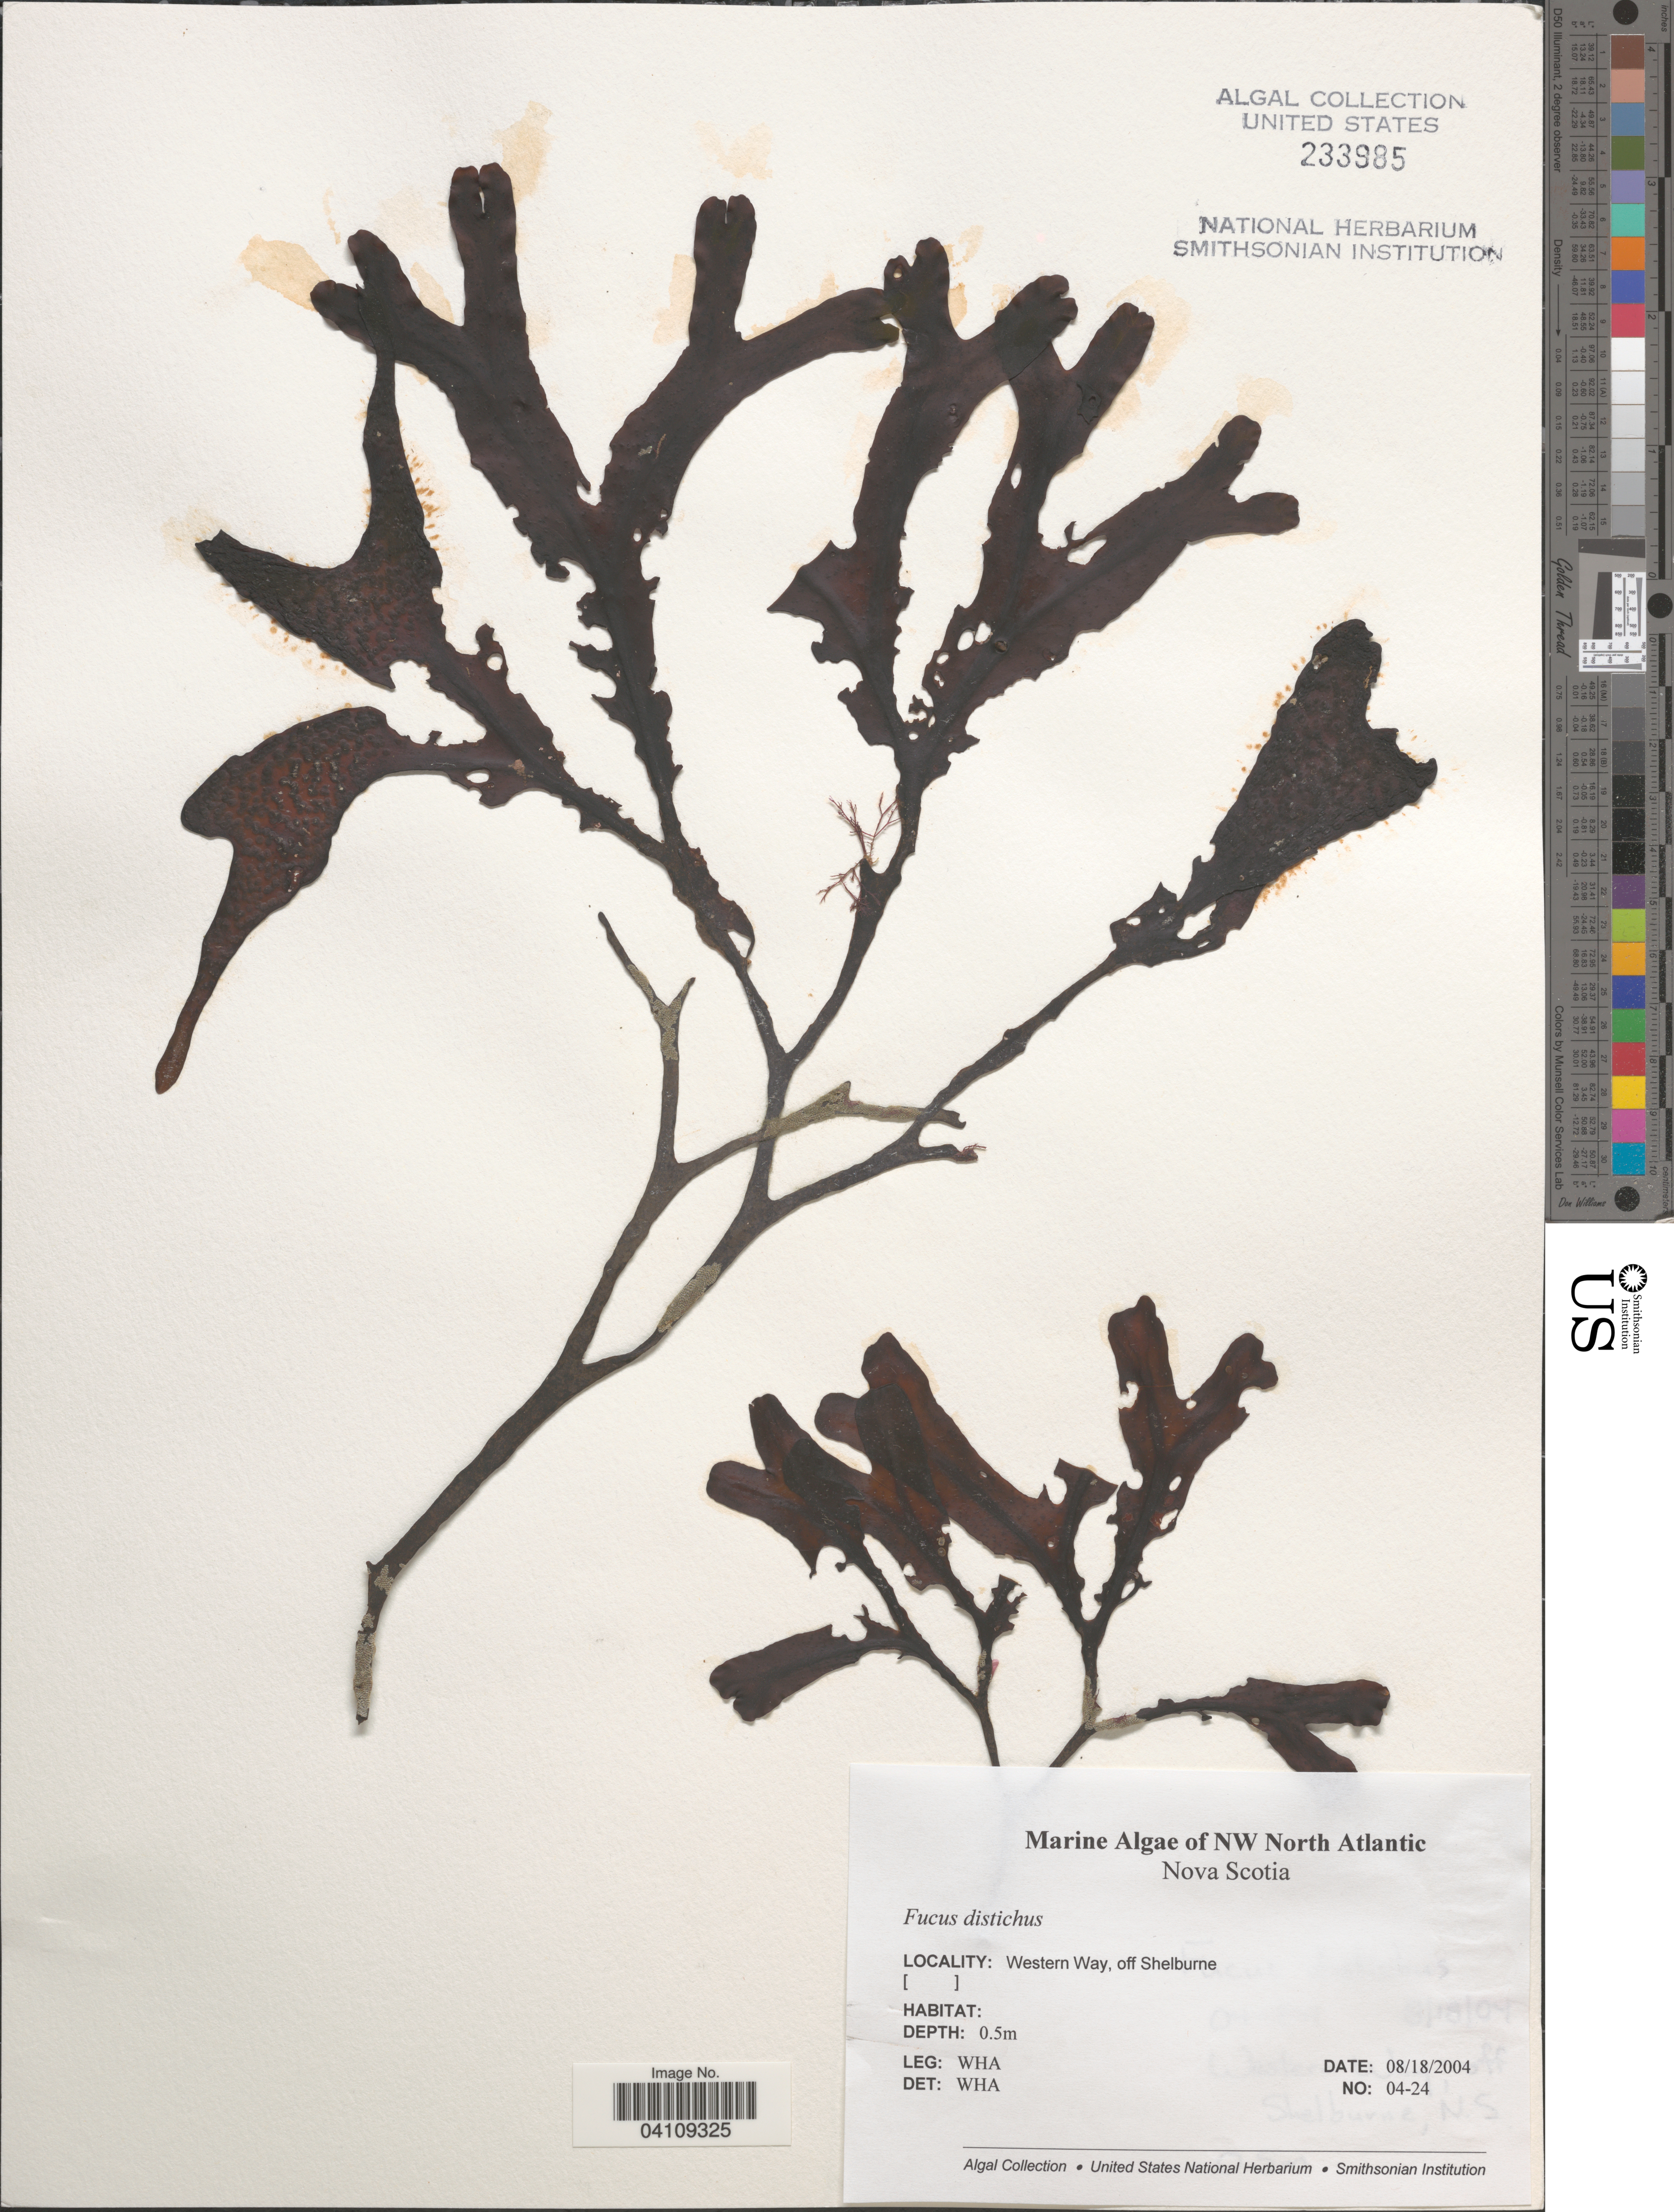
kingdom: Chromista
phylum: Ochrophyta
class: Phaeophyceae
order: Fucales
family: Fucaceae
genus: Fucus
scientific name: Fucus distichus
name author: L.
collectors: W. H. Adey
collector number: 04-24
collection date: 2004-08-18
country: Canada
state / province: Nova Scotia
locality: NW North Atlantic. Western Way, off Shelburne.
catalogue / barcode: US 233985